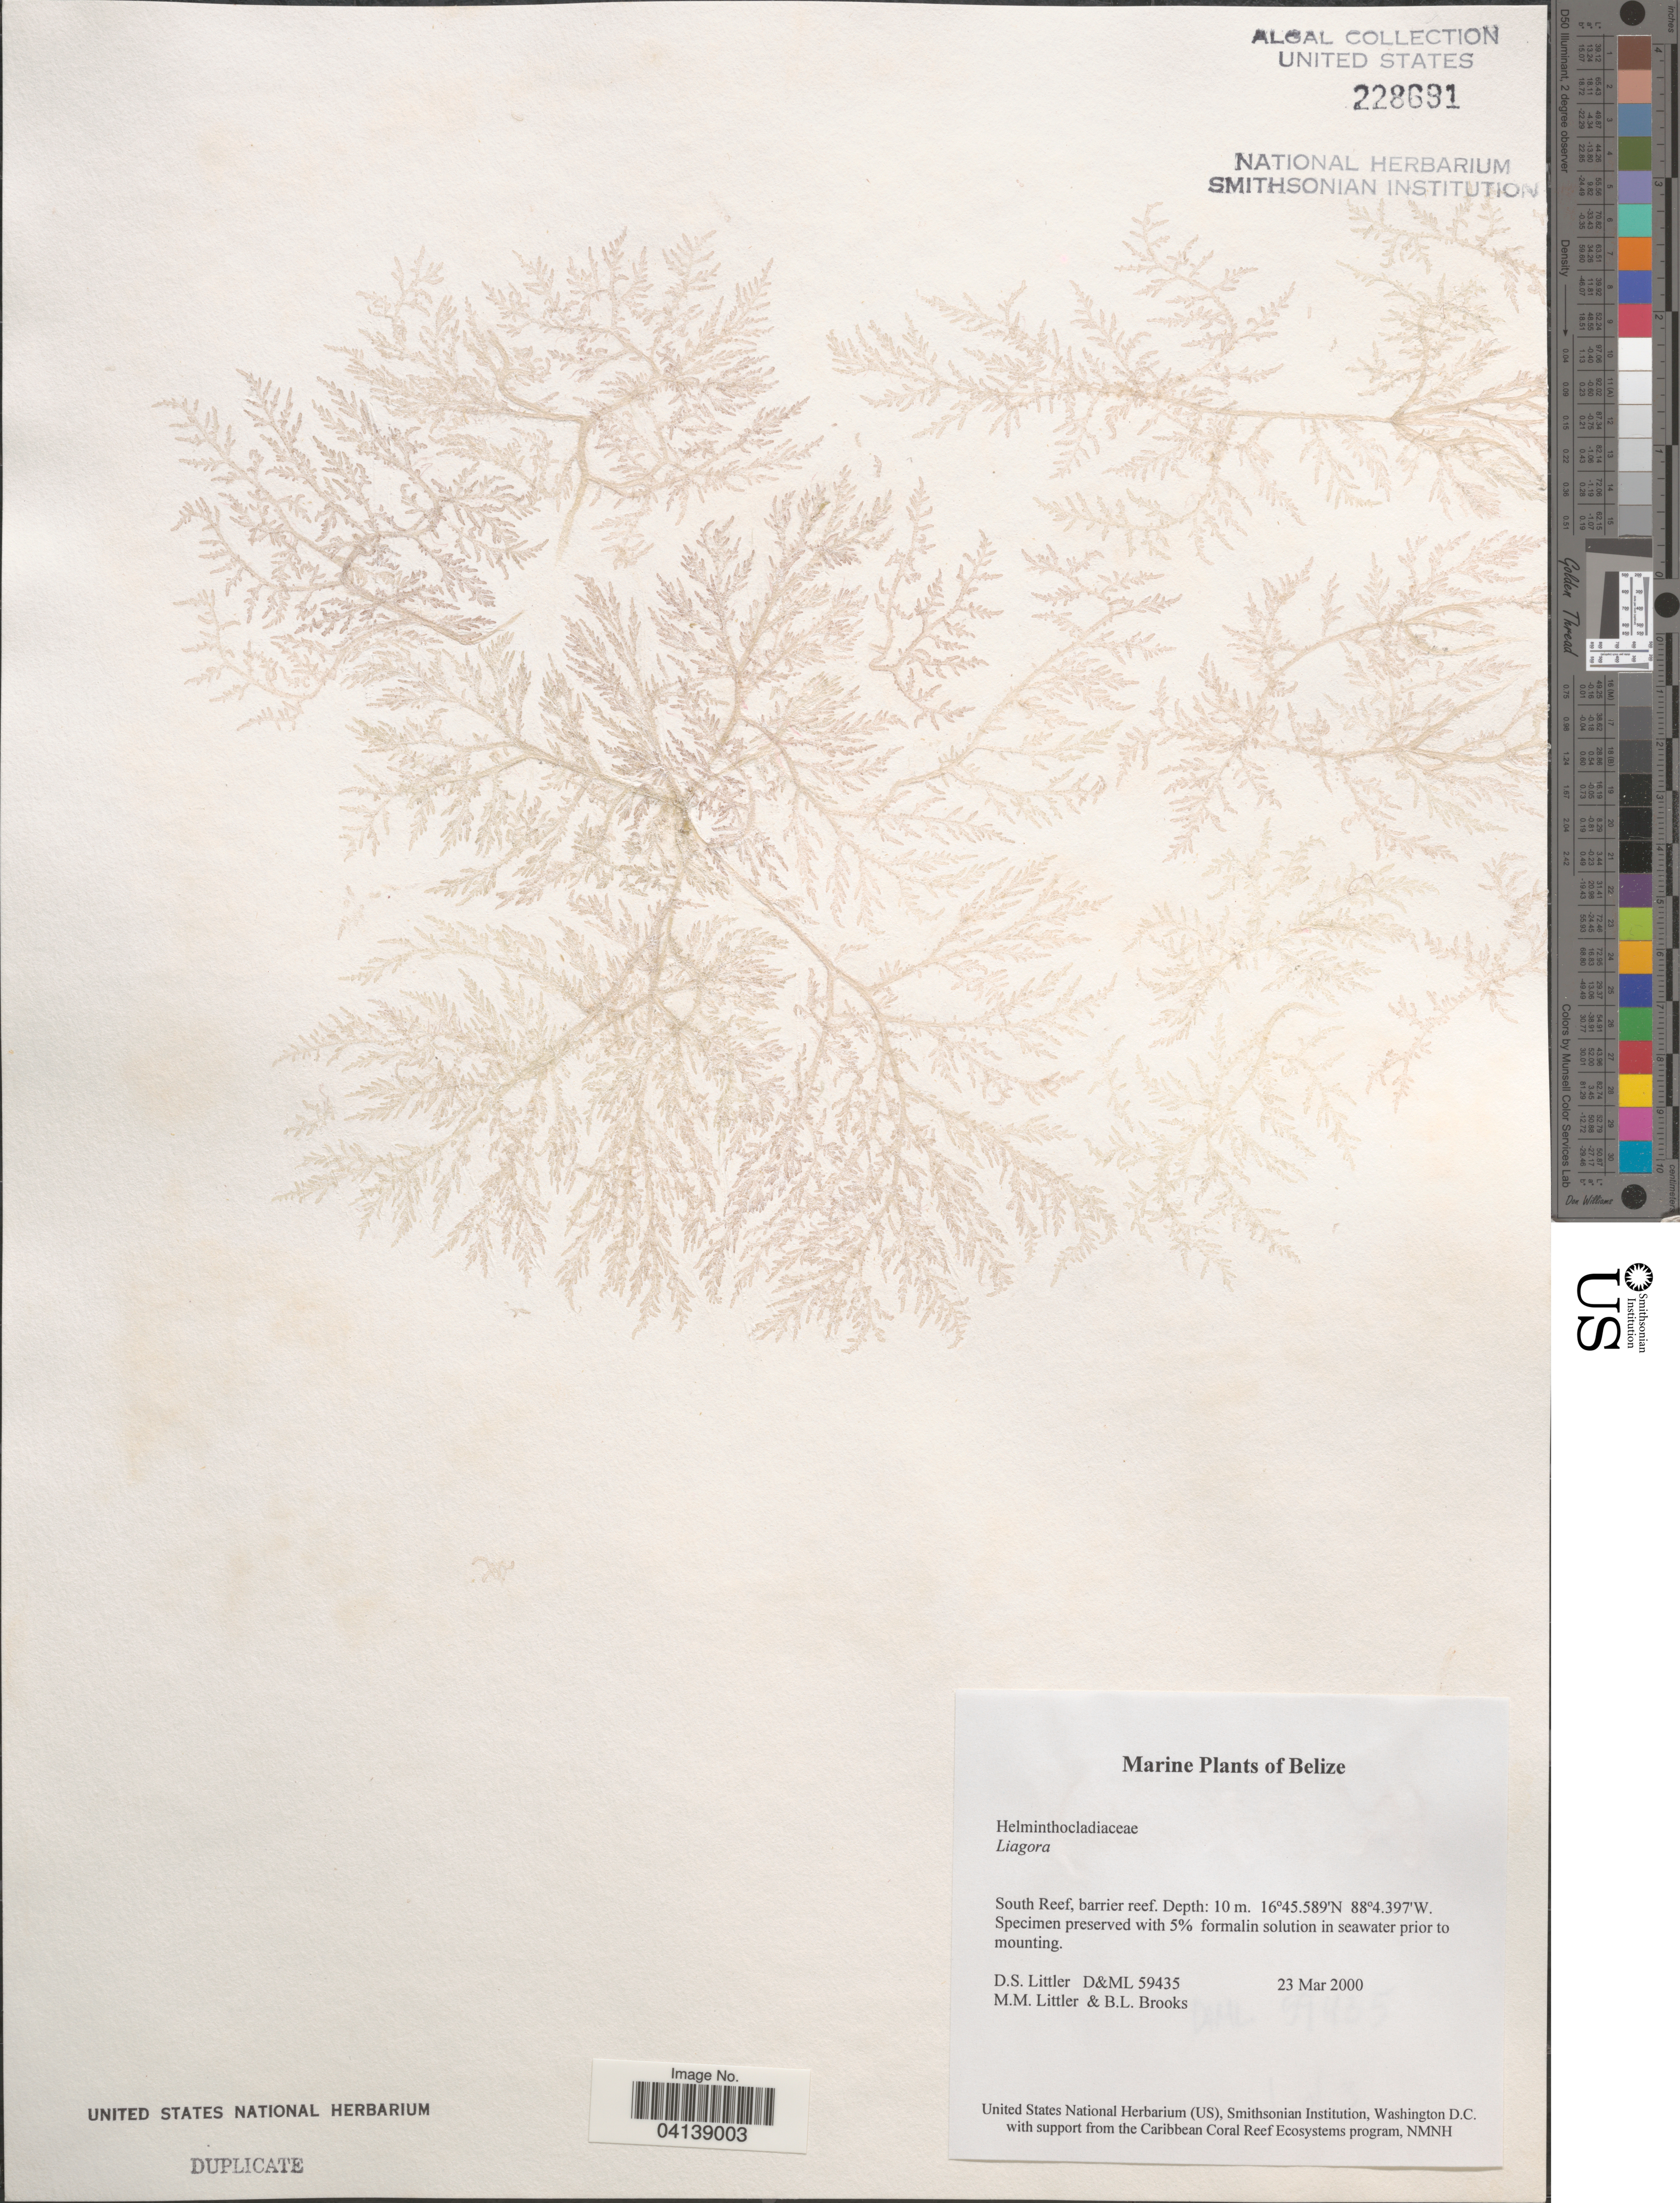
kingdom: Plantae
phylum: Rhodophyta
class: Florideophyceae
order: Nemaliales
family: Liagoraceae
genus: Liagora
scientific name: Liagora sp.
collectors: D. S. Littler & B. Brooks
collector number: D&ML 59435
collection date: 2000-03-23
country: Belize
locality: South Reef, barrier reef.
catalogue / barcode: US 228691